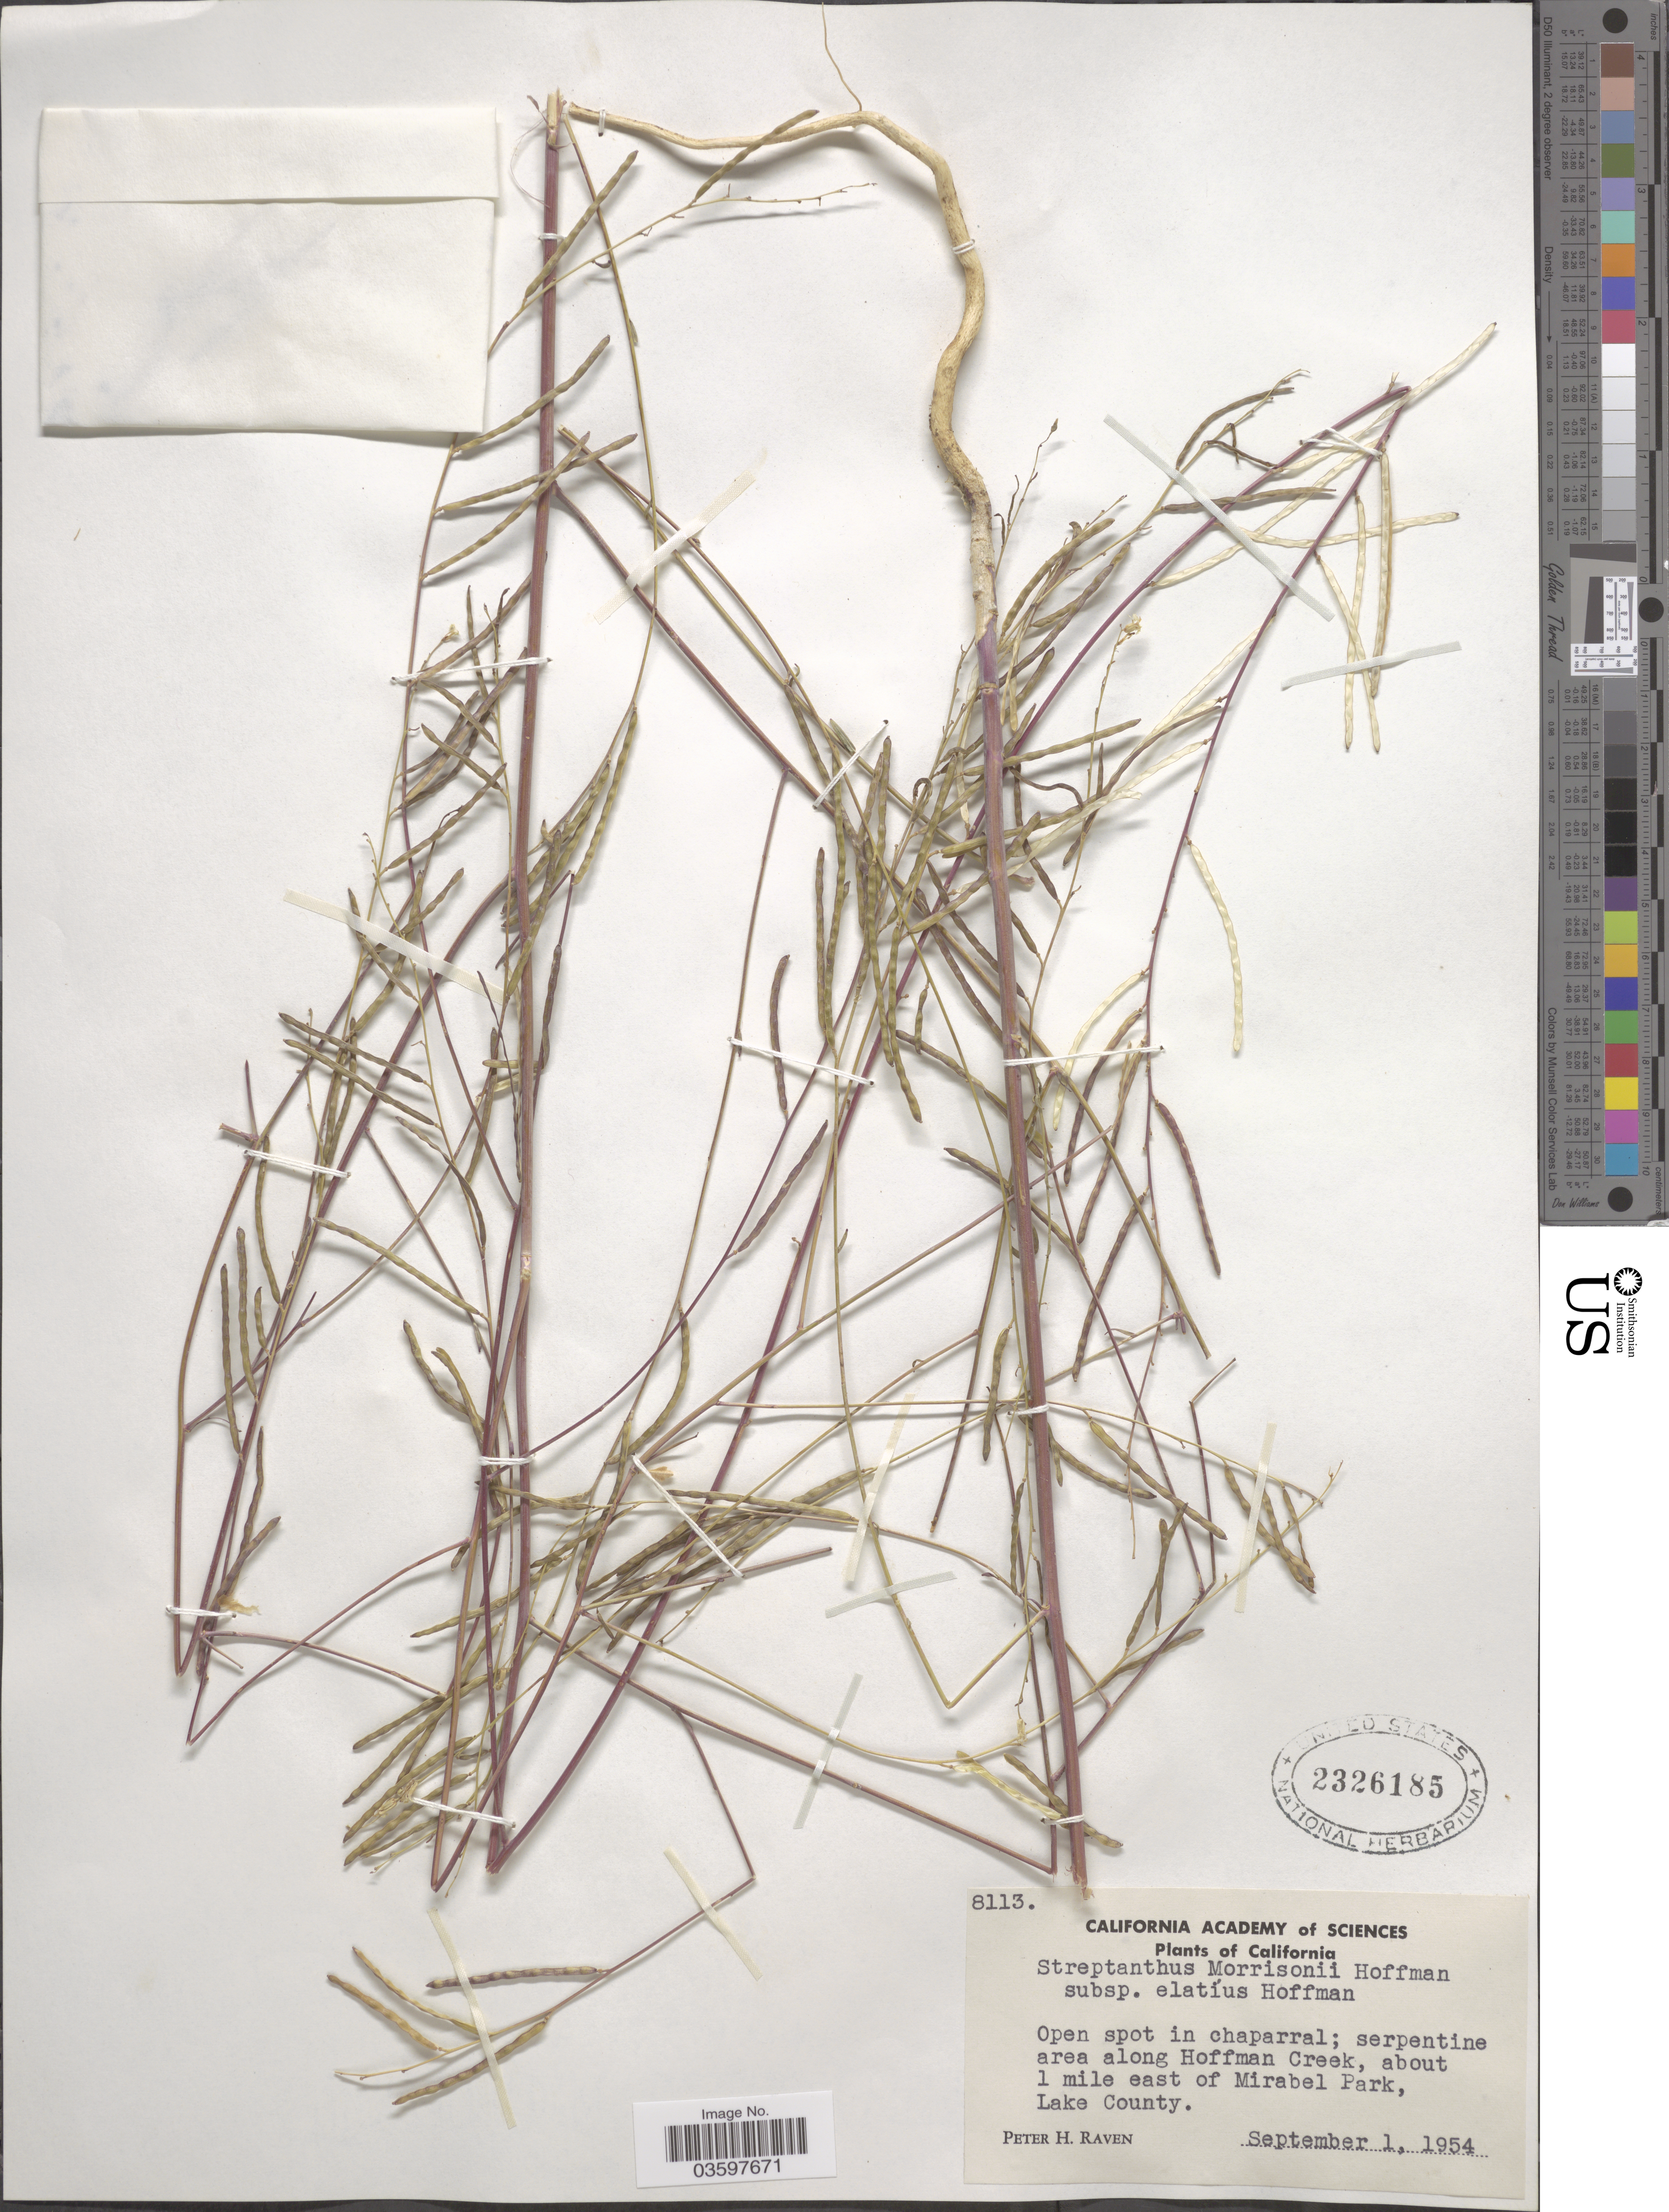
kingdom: Plantae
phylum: Tracheophyta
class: Magnoliopsida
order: Brassicales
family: Brassicaceae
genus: Streptanthus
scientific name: Streptanthus morrisonii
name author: F.W.Hoffm.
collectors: P. Raven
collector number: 8113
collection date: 1954-09-01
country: United States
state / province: California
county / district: Lake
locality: Open spot in chaparral; serpentine area along Hoffman Creek, about 1 mile east of Mirabel Park, Lake County.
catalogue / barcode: US 2326185